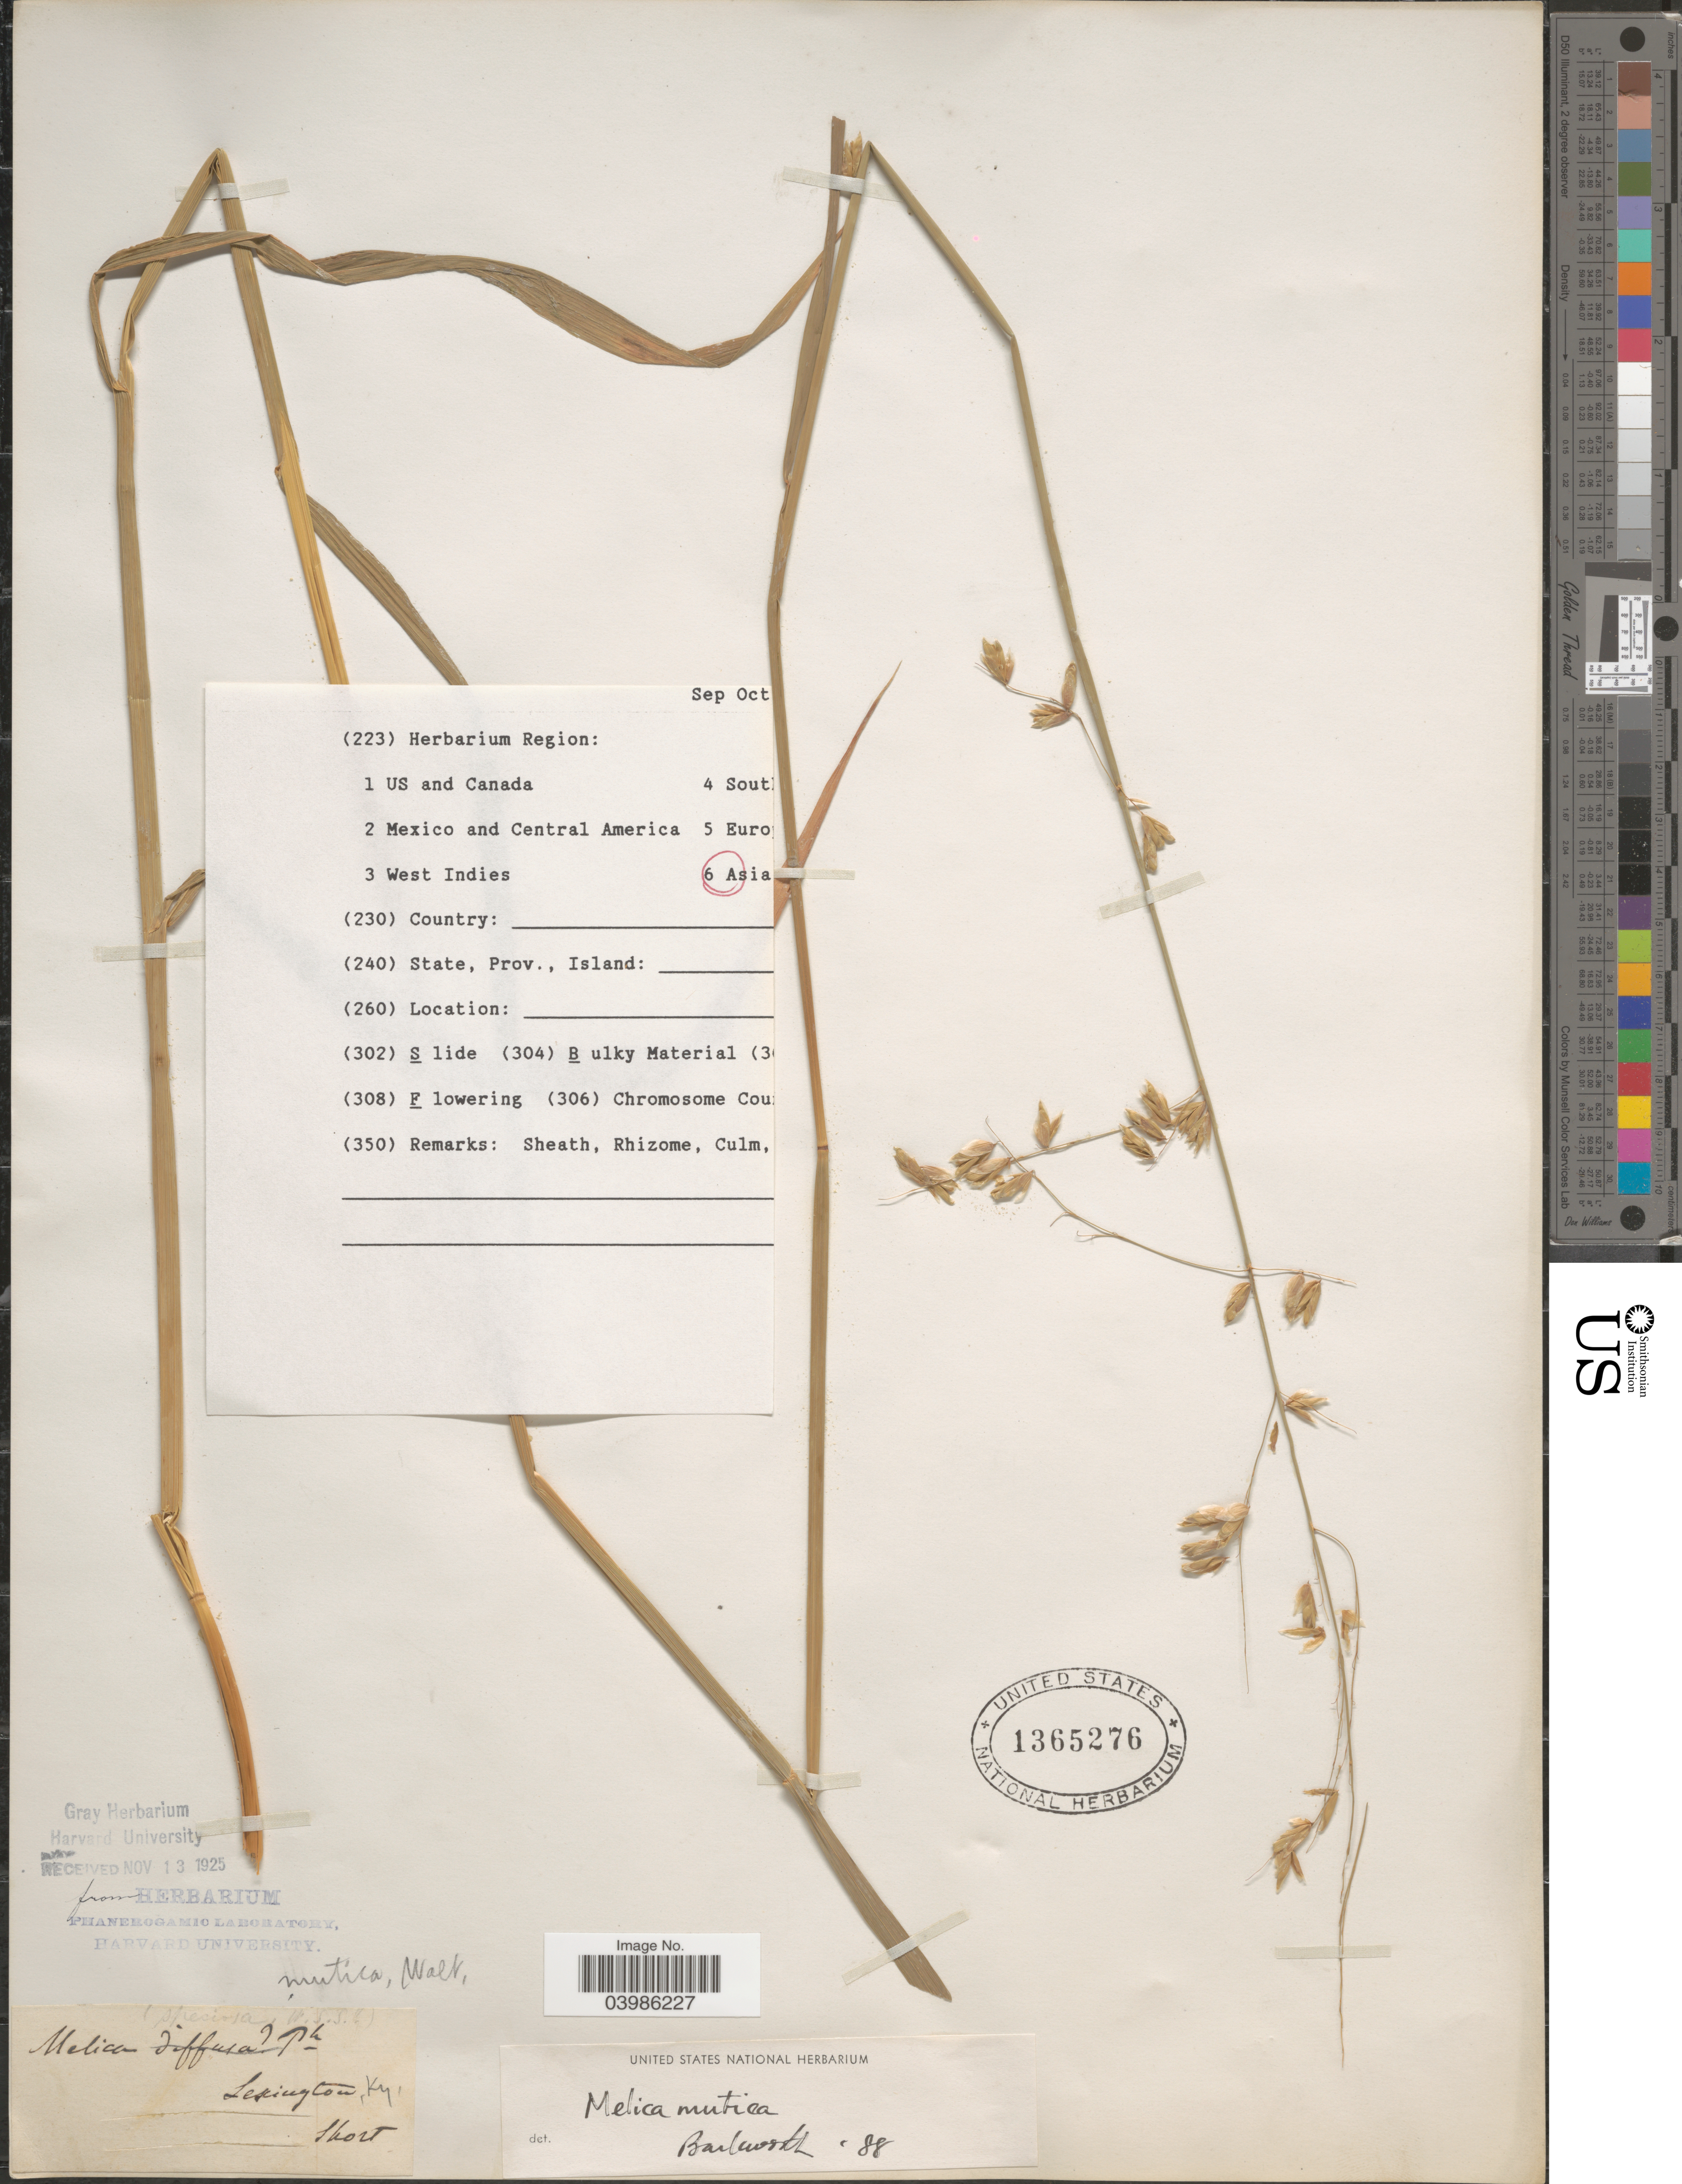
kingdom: Plantae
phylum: Tracheophyta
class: Liliopsida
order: Poales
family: Poaceae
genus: Melica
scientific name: Melica mutica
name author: Walter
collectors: -. Short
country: United States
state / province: Kentucky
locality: Lexington.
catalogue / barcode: US 1365276